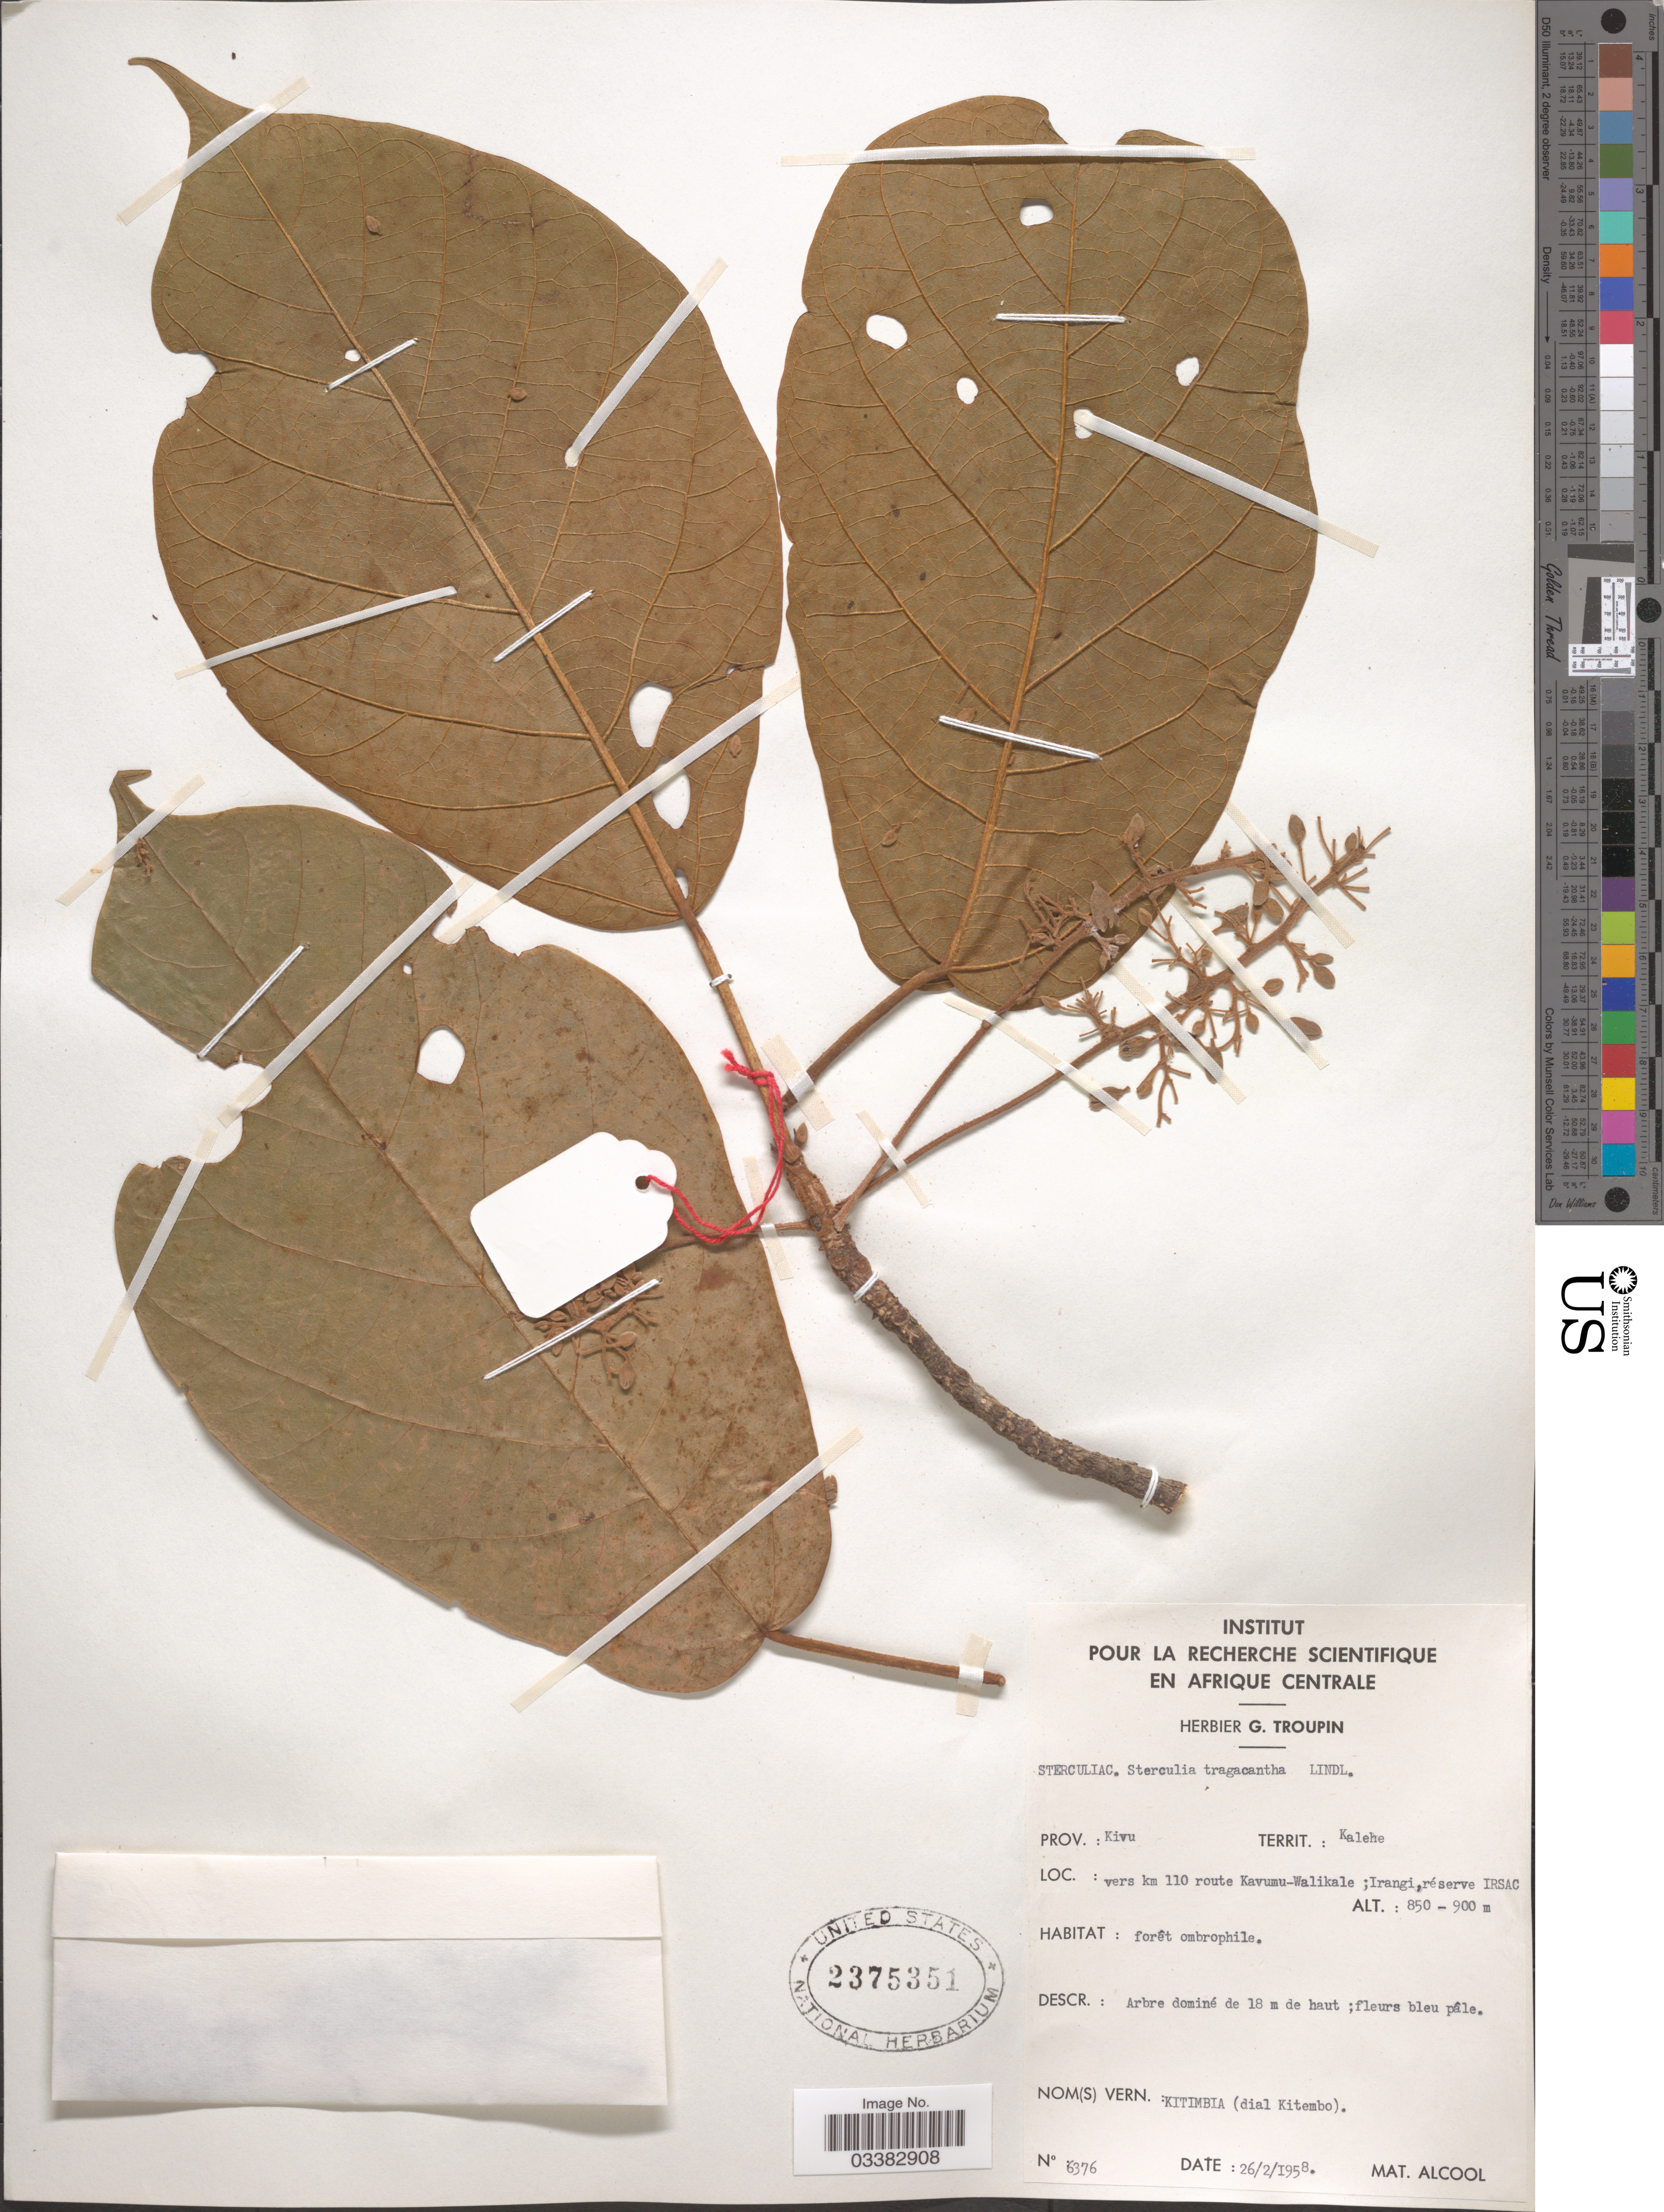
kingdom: Plantae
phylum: Tracheophyta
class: Magnoliopsida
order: Malvales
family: Malvaceae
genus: Sterculia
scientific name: Sterculia tragacantha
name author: Lindl.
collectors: ex herb. G. Troupin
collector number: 6376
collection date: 1958-02-26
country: Congo, Democratic Republic of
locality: Prov.: Kivu. Territ.: Kalehe. Vers km 110 route Kavumu-Walikale; Irangi, réserve Irsac.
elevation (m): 850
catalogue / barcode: US 2375351